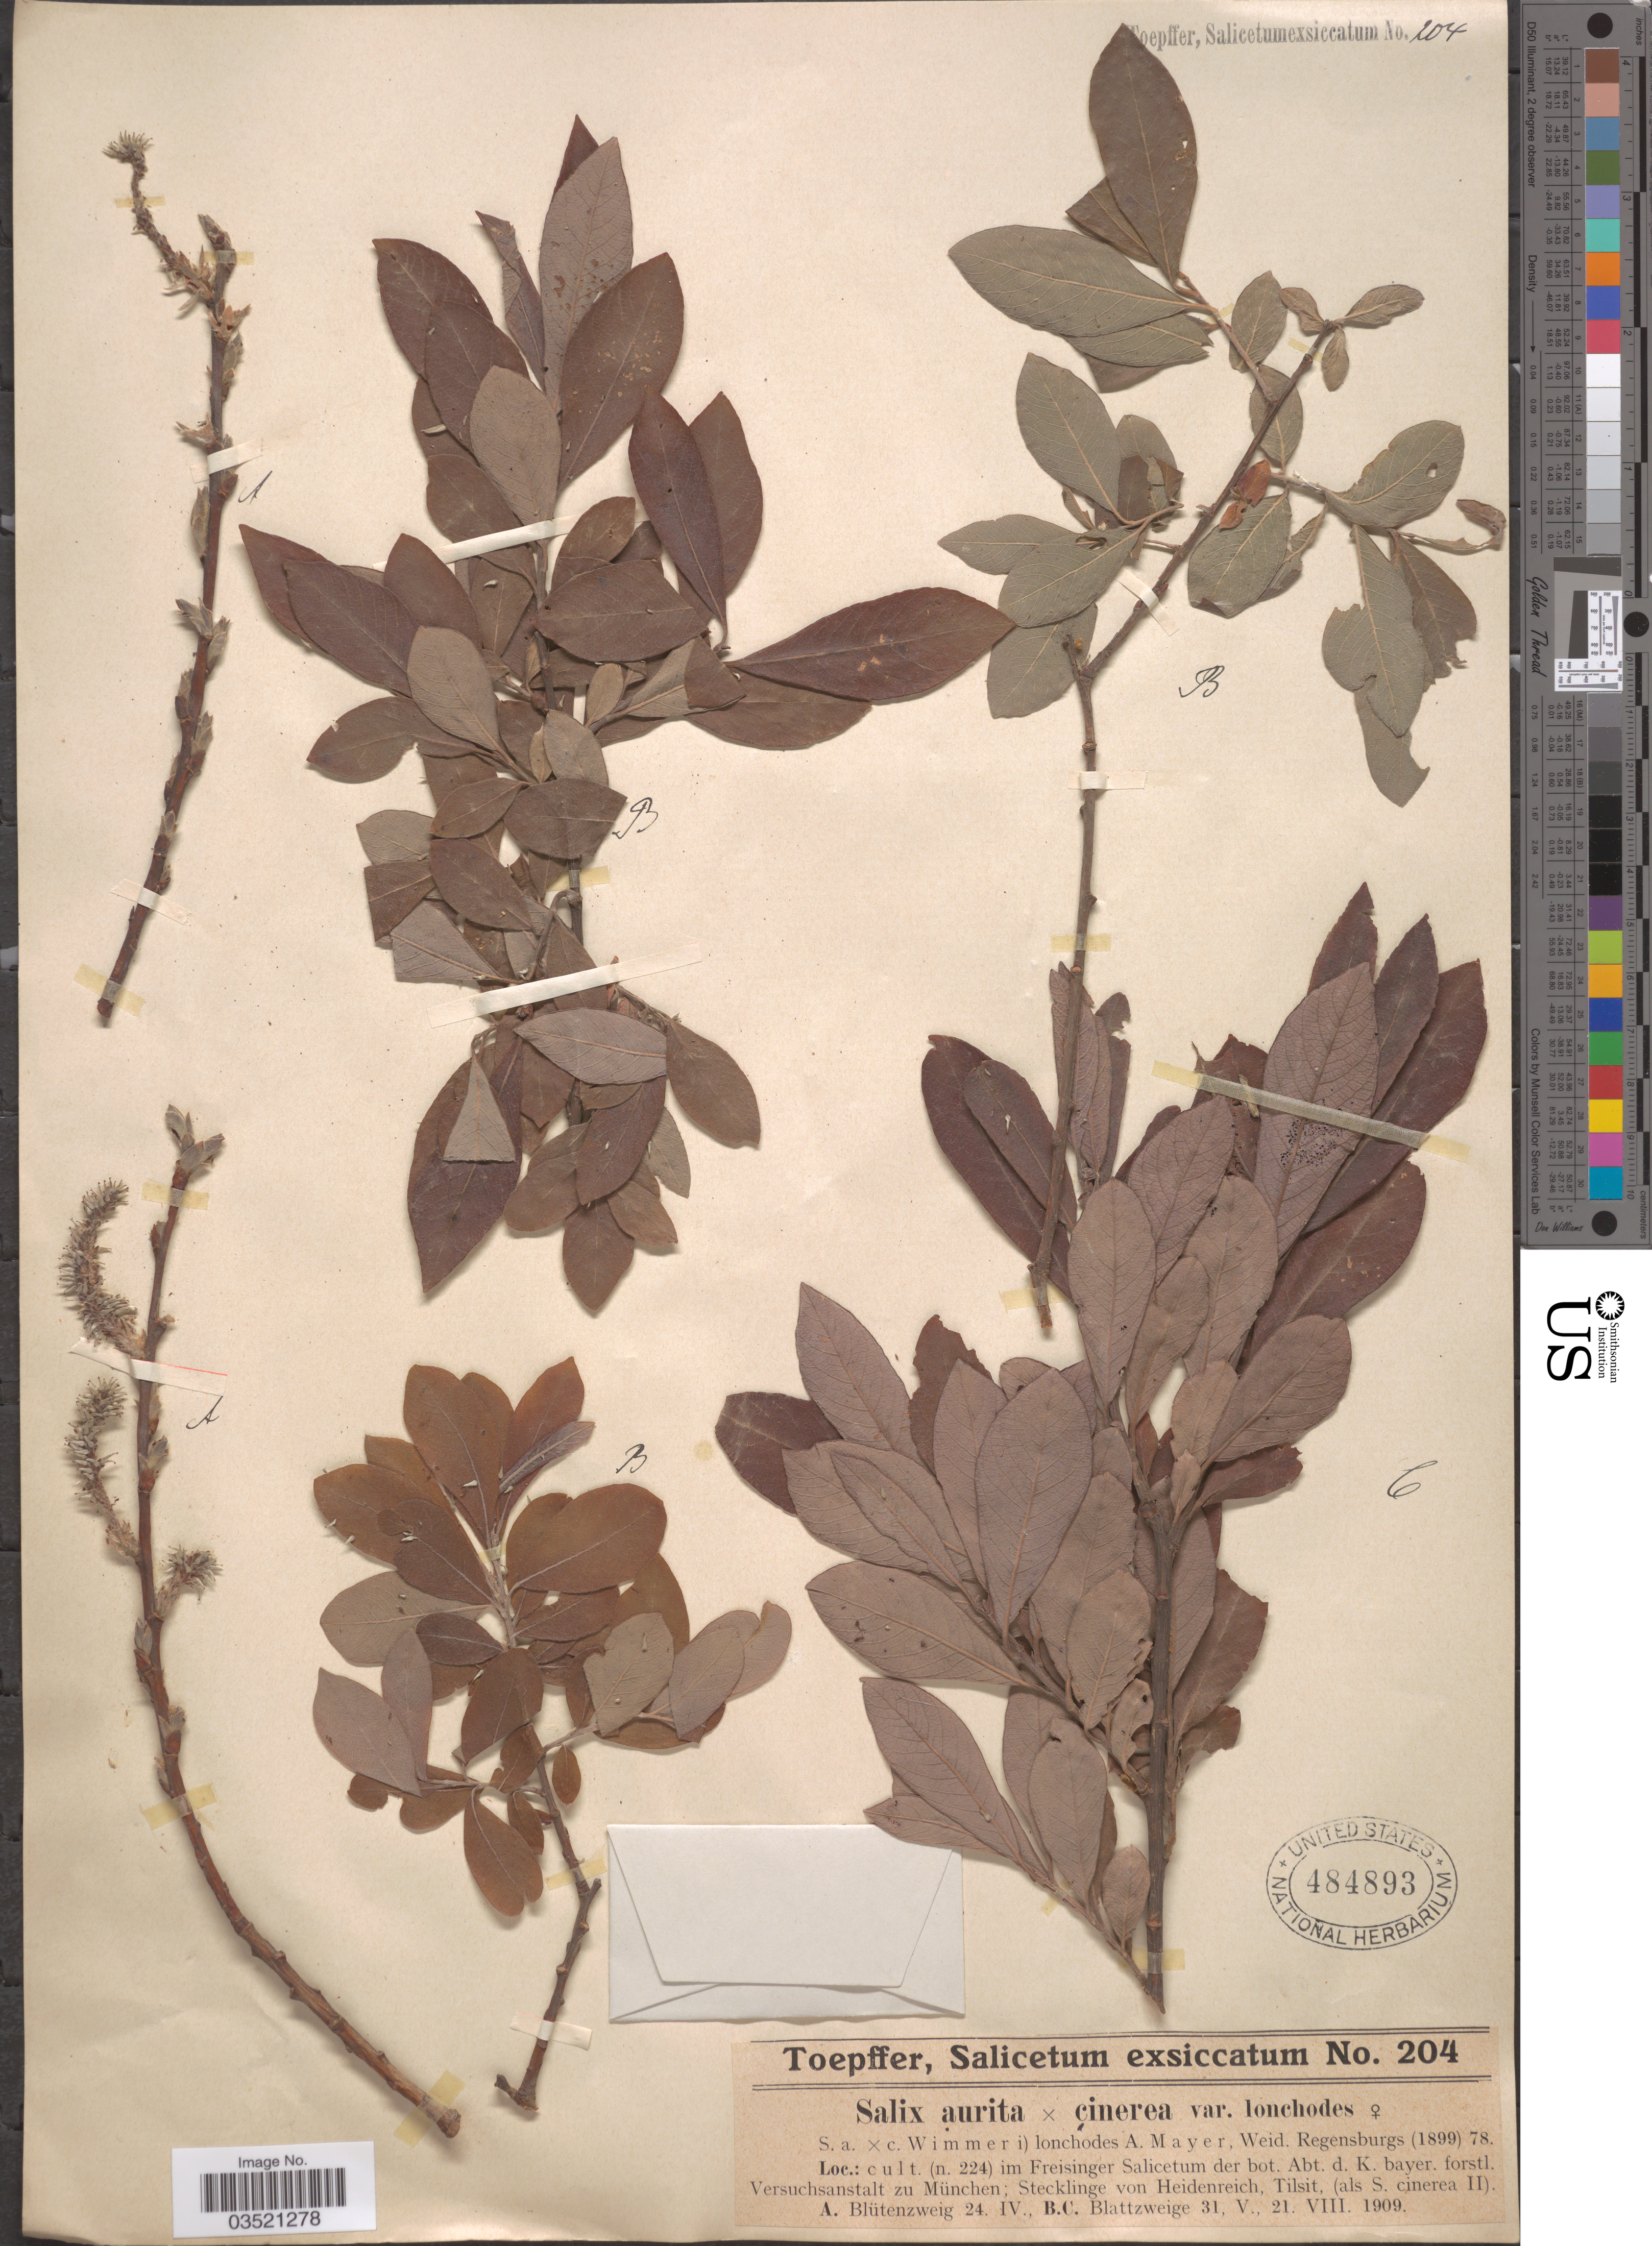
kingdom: Plantae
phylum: Tracheophyta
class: Magnoliopsida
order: Malpighiales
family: Salicaceae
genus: Salix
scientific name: Salix aurita x S. cinerea var. lonchodes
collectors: A. Toepffer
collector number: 204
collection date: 1909-04-24/1909-08-21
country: Germany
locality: Cult. (n. 224) im Freisinger Salicetum der bot. Abt. d. K. bayer. forstl. Versuchsanstalt zu München; Stecklinge von Heidenreich, Tilsit, (als S. cinerea II).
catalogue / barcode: US 484893